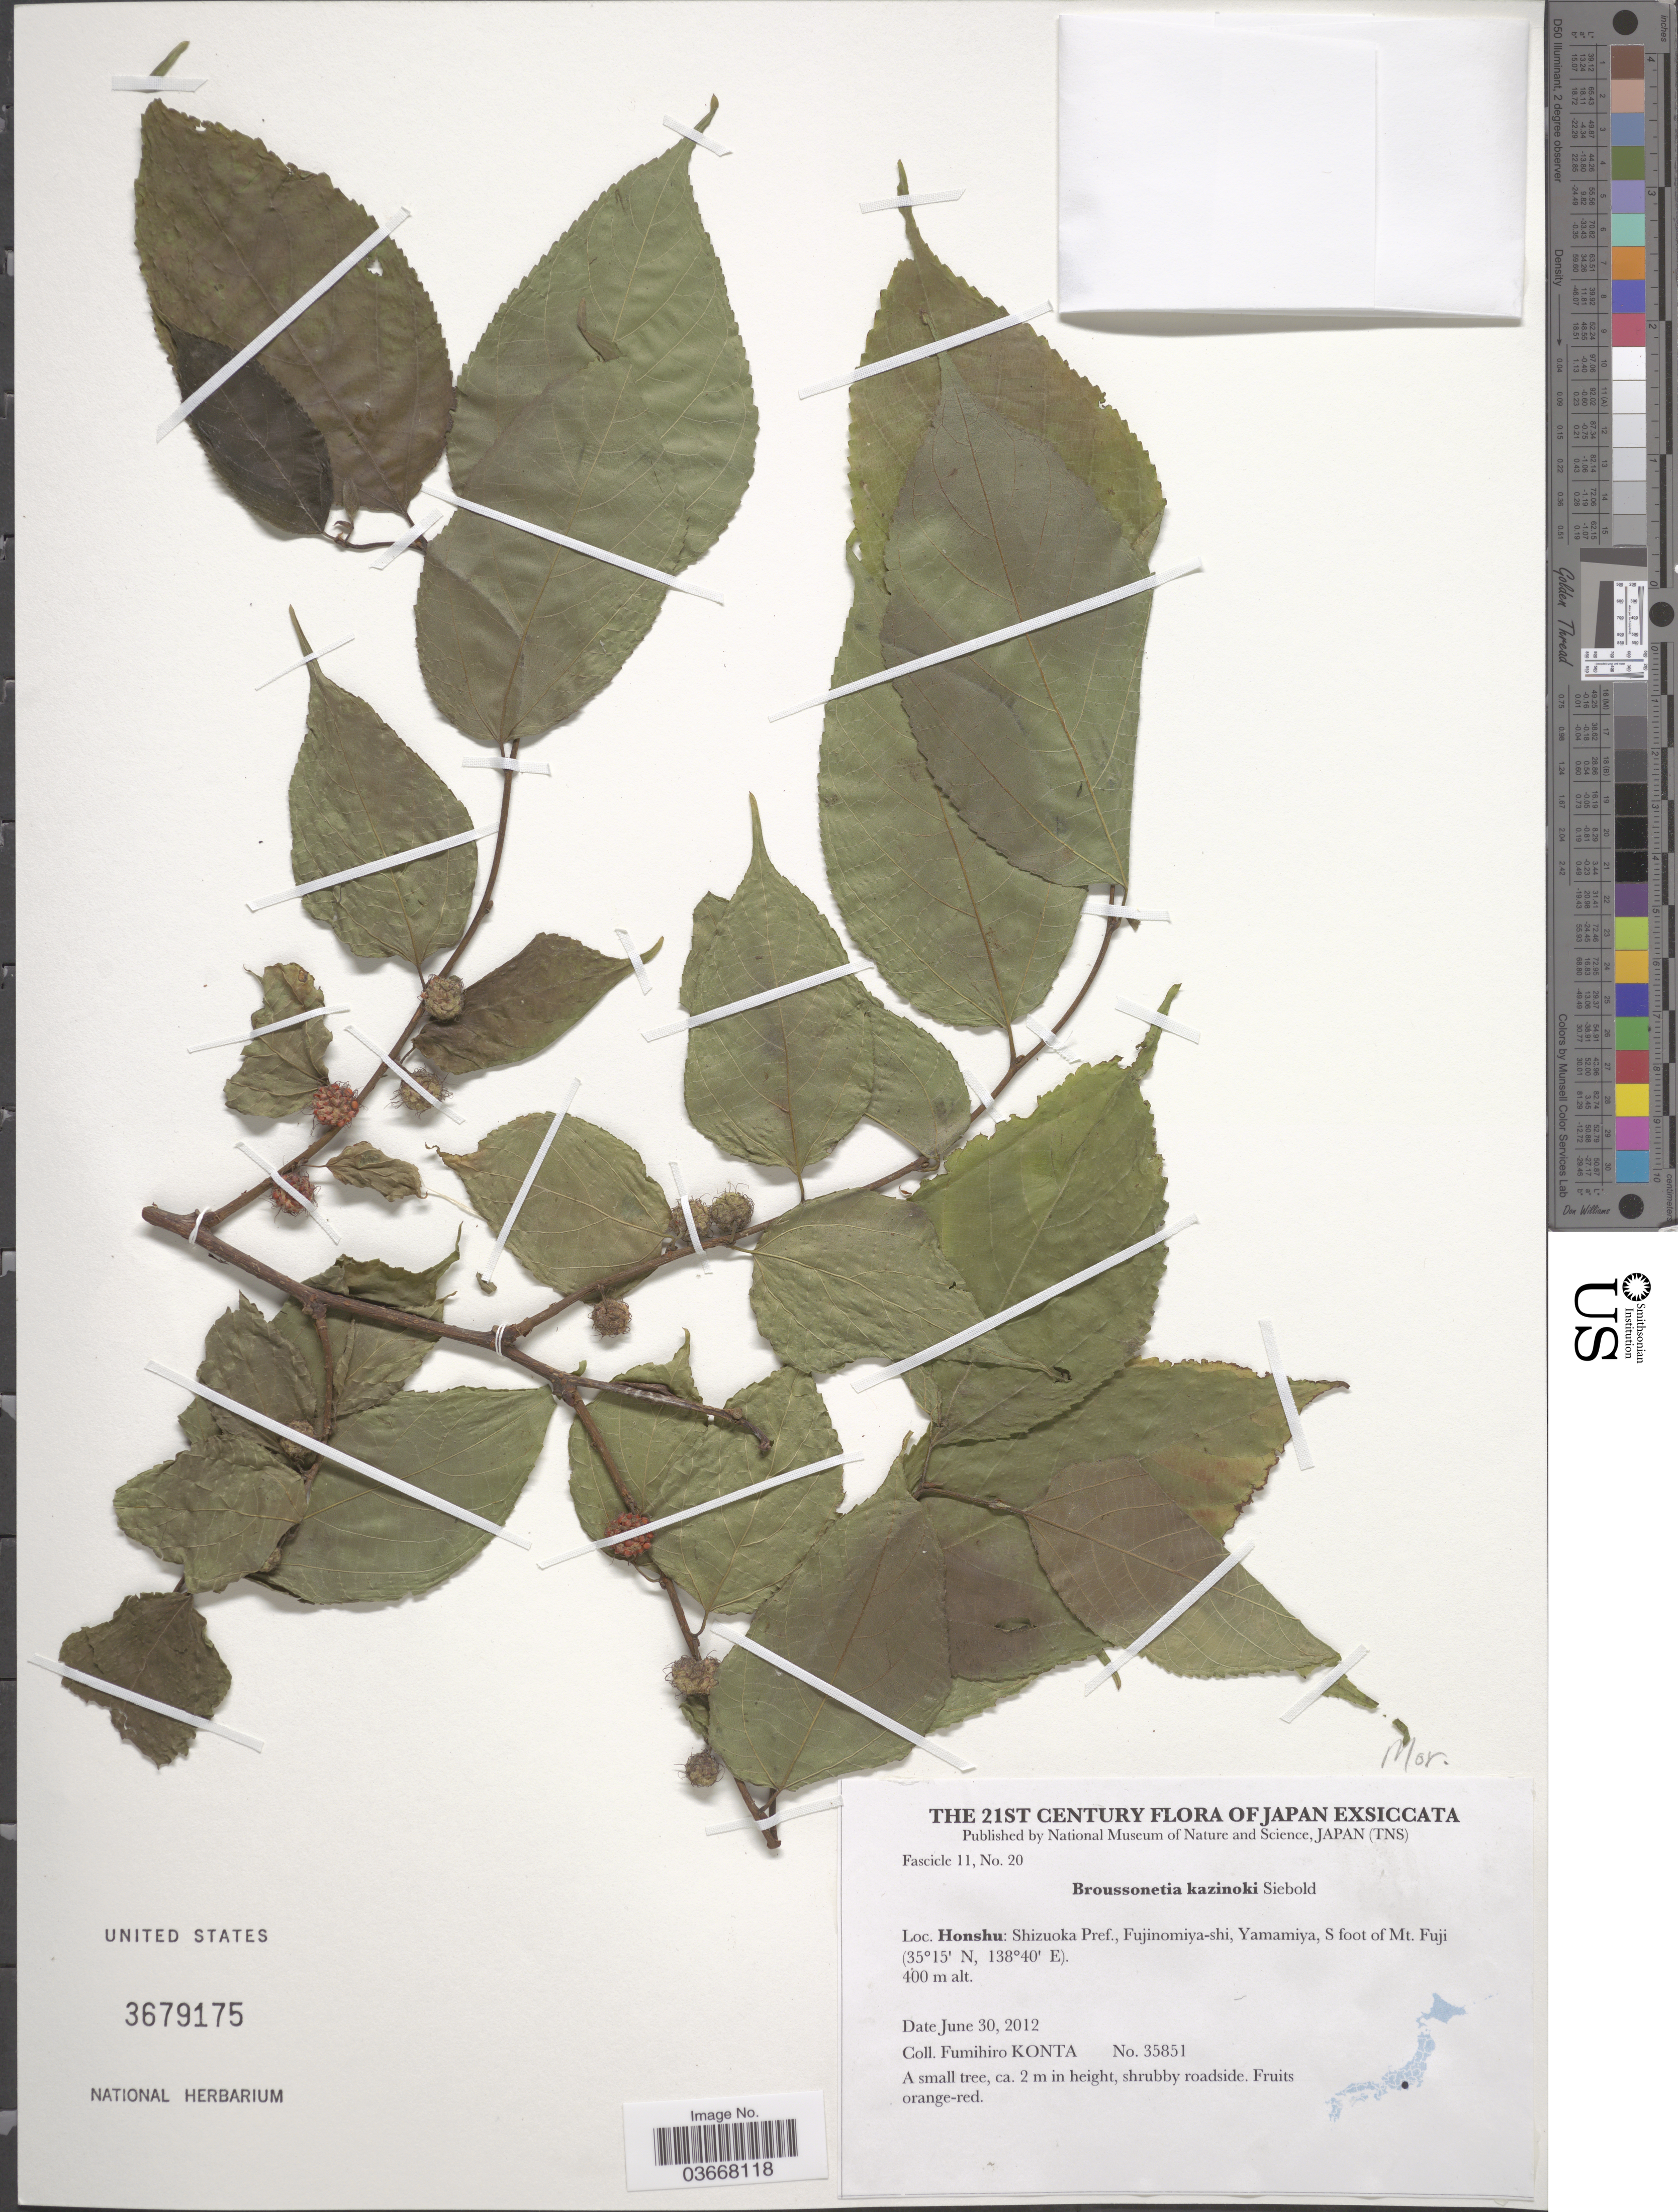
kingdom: Plantae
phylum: Tracheophyta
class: Magnoliopsida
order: Rosales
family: Moraceae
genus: Broussonetia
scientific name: Broussonetia kazinoki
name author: Siebold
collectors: F. Konta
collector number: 35851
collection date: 2012-06-30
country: Japan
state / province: Sizuoka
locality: Honshu: Shizuoka Pref., Fujinomiya-shi, Yamamiya, S foot of Mt. Fuji.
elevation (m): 400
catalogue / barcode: US 3679175